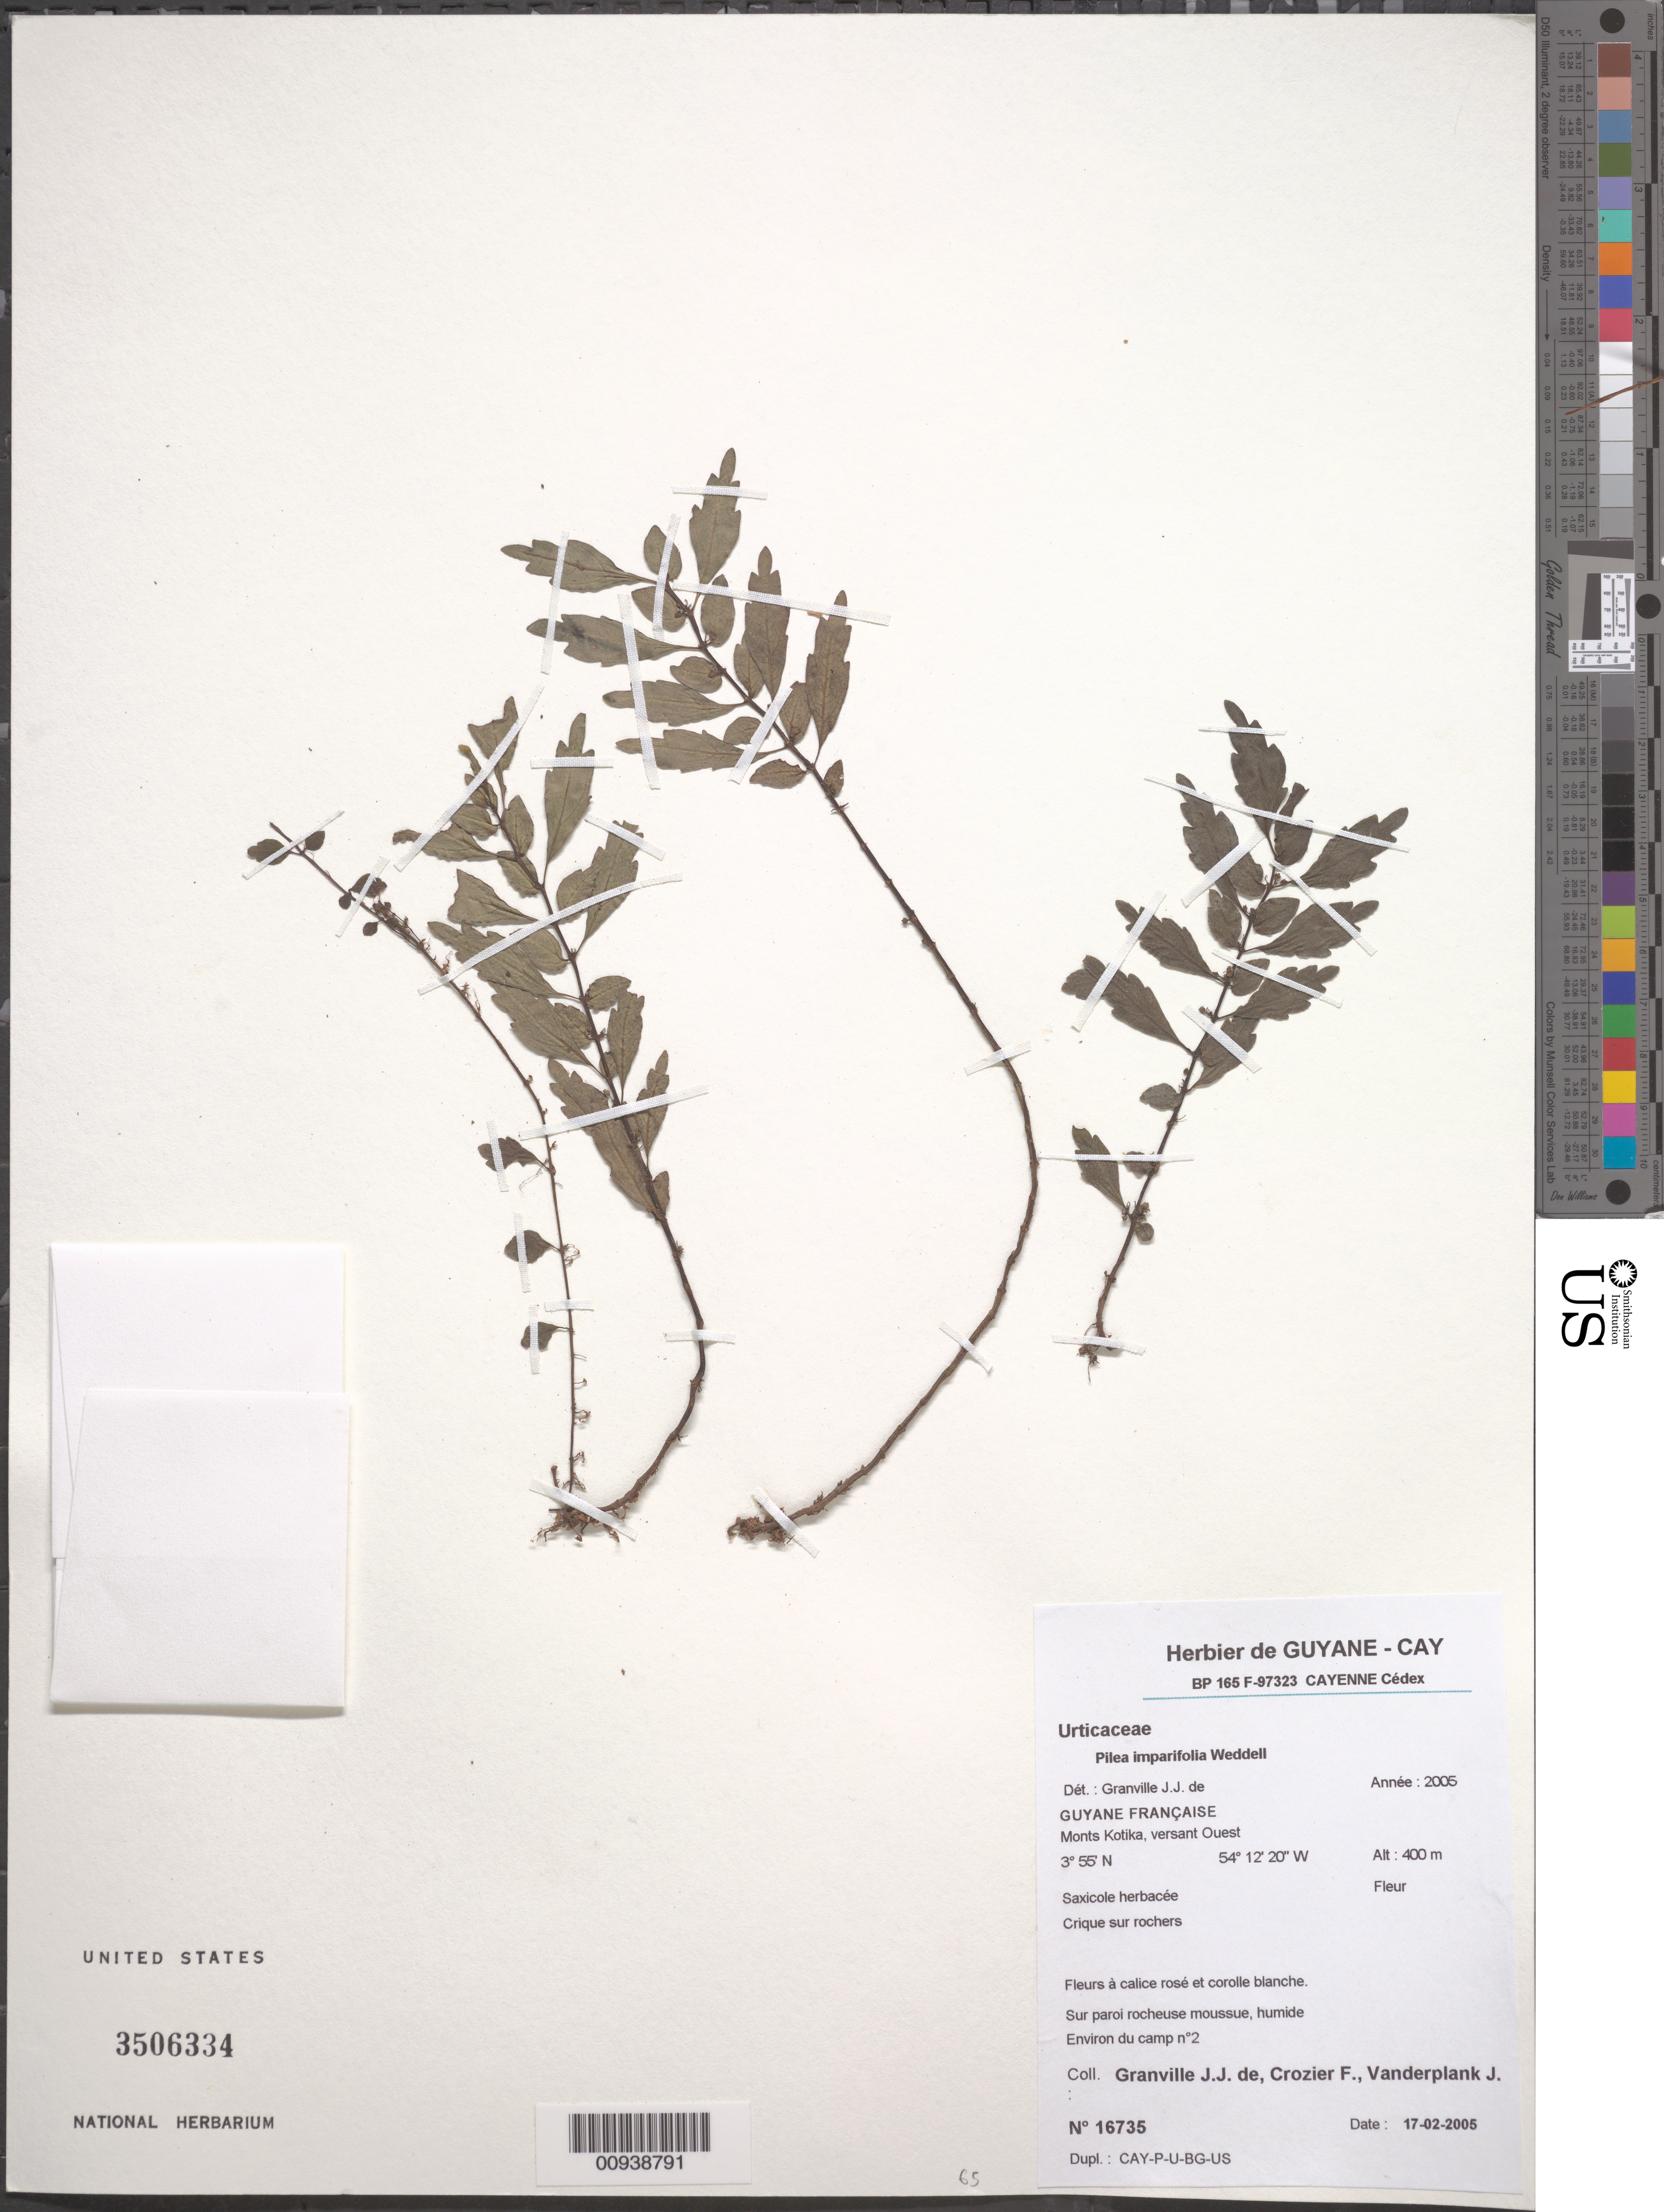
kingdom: Plantae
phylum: Tracheophyta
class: Magnoliopsida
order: Rosales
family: Urticaceae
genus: Pilea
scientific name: Pilea imparifolia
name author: Wedd.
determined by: Granville, J. J. de, (CAY), Institut de Recherche pour le Developpement (IRD) (FRENCH GUIANA)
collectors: J.-J. de Granville, F. Crozier & J. Vanderplank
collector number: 16735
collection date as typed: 17-Feb-05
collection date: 2005-02-17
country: French Guiana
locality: Monts Kotika, versant Ouest, environ du camp 2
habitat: Crique sur rochers; sur paroi rocheuse moussue, humide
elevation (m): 400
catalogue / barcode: US 3506334